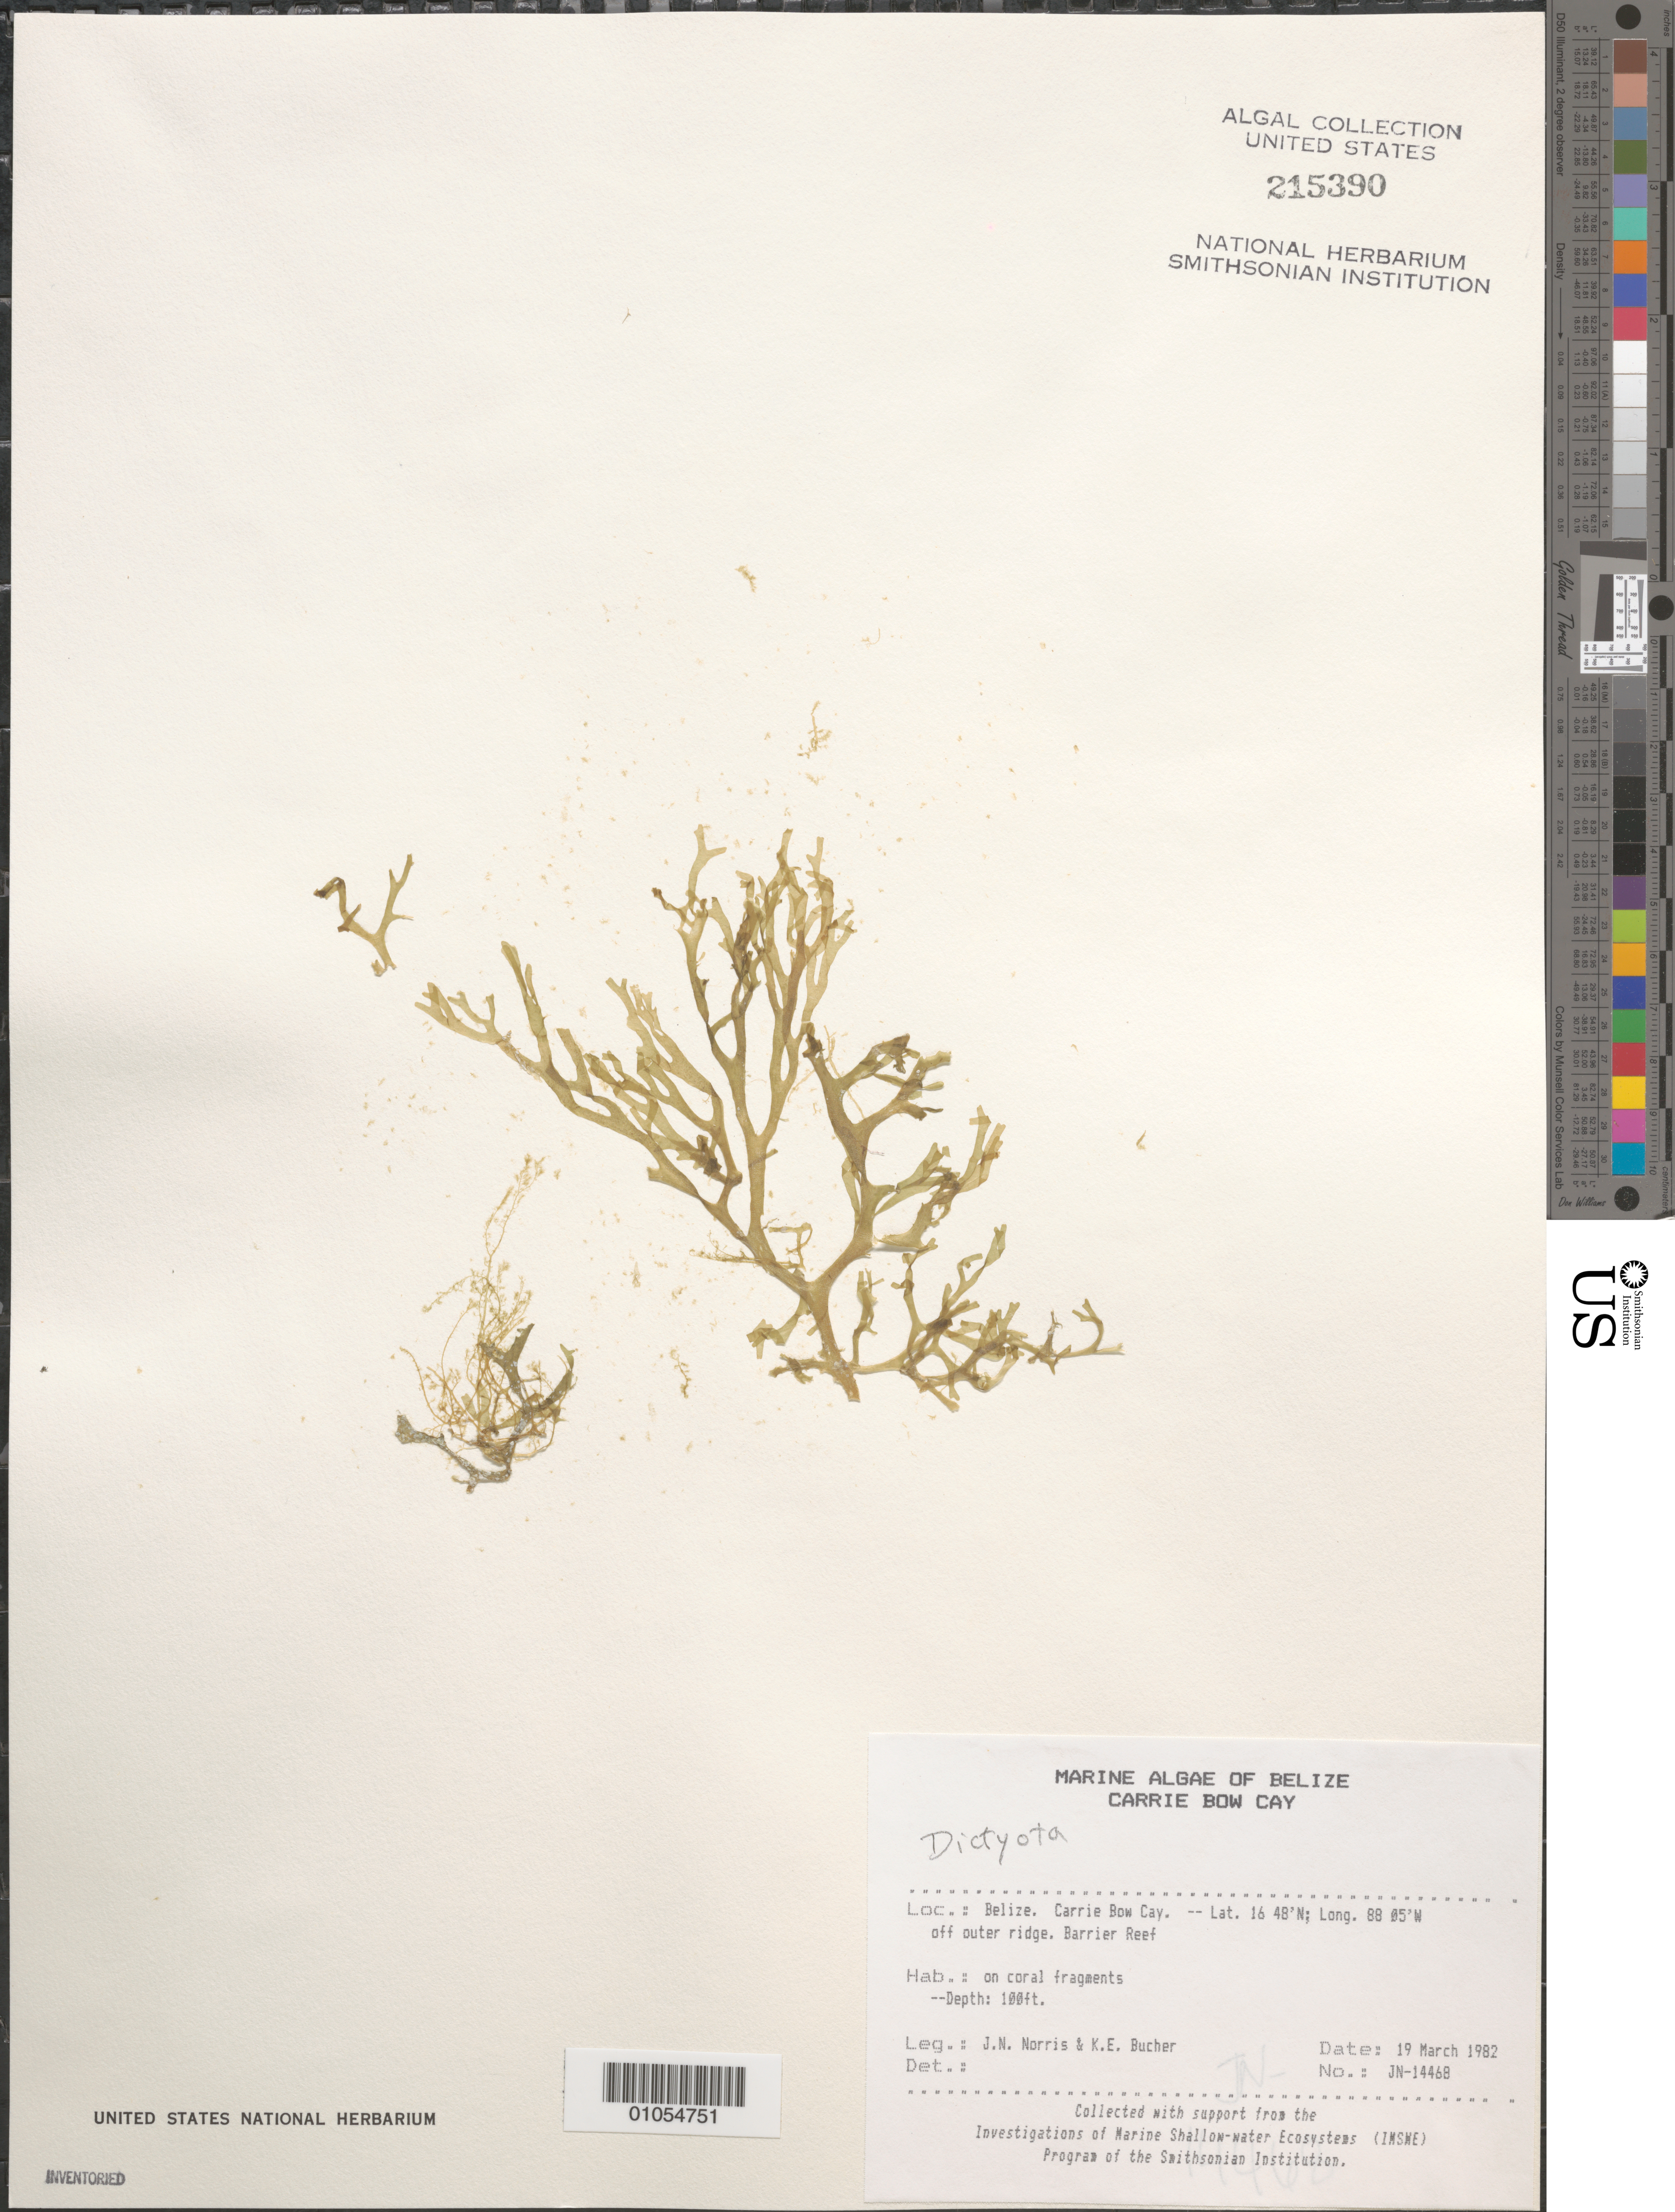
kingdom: Chromista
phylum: Ochrophyta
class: Phaeophyceae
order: Dictyotales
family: Dictyotaceae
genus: Dictyota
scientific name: Dictyota sp.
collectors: J. N. Norris & K. E. Bucher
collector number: JN-14468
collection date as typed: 19 Mar 1982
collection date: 1982-03-19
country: Belize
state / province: Stann Creek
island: Carrie Bow Cay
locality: Barrier reef off outer ridge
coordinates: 16 48'N, 88 05'W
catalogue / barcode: US 215390